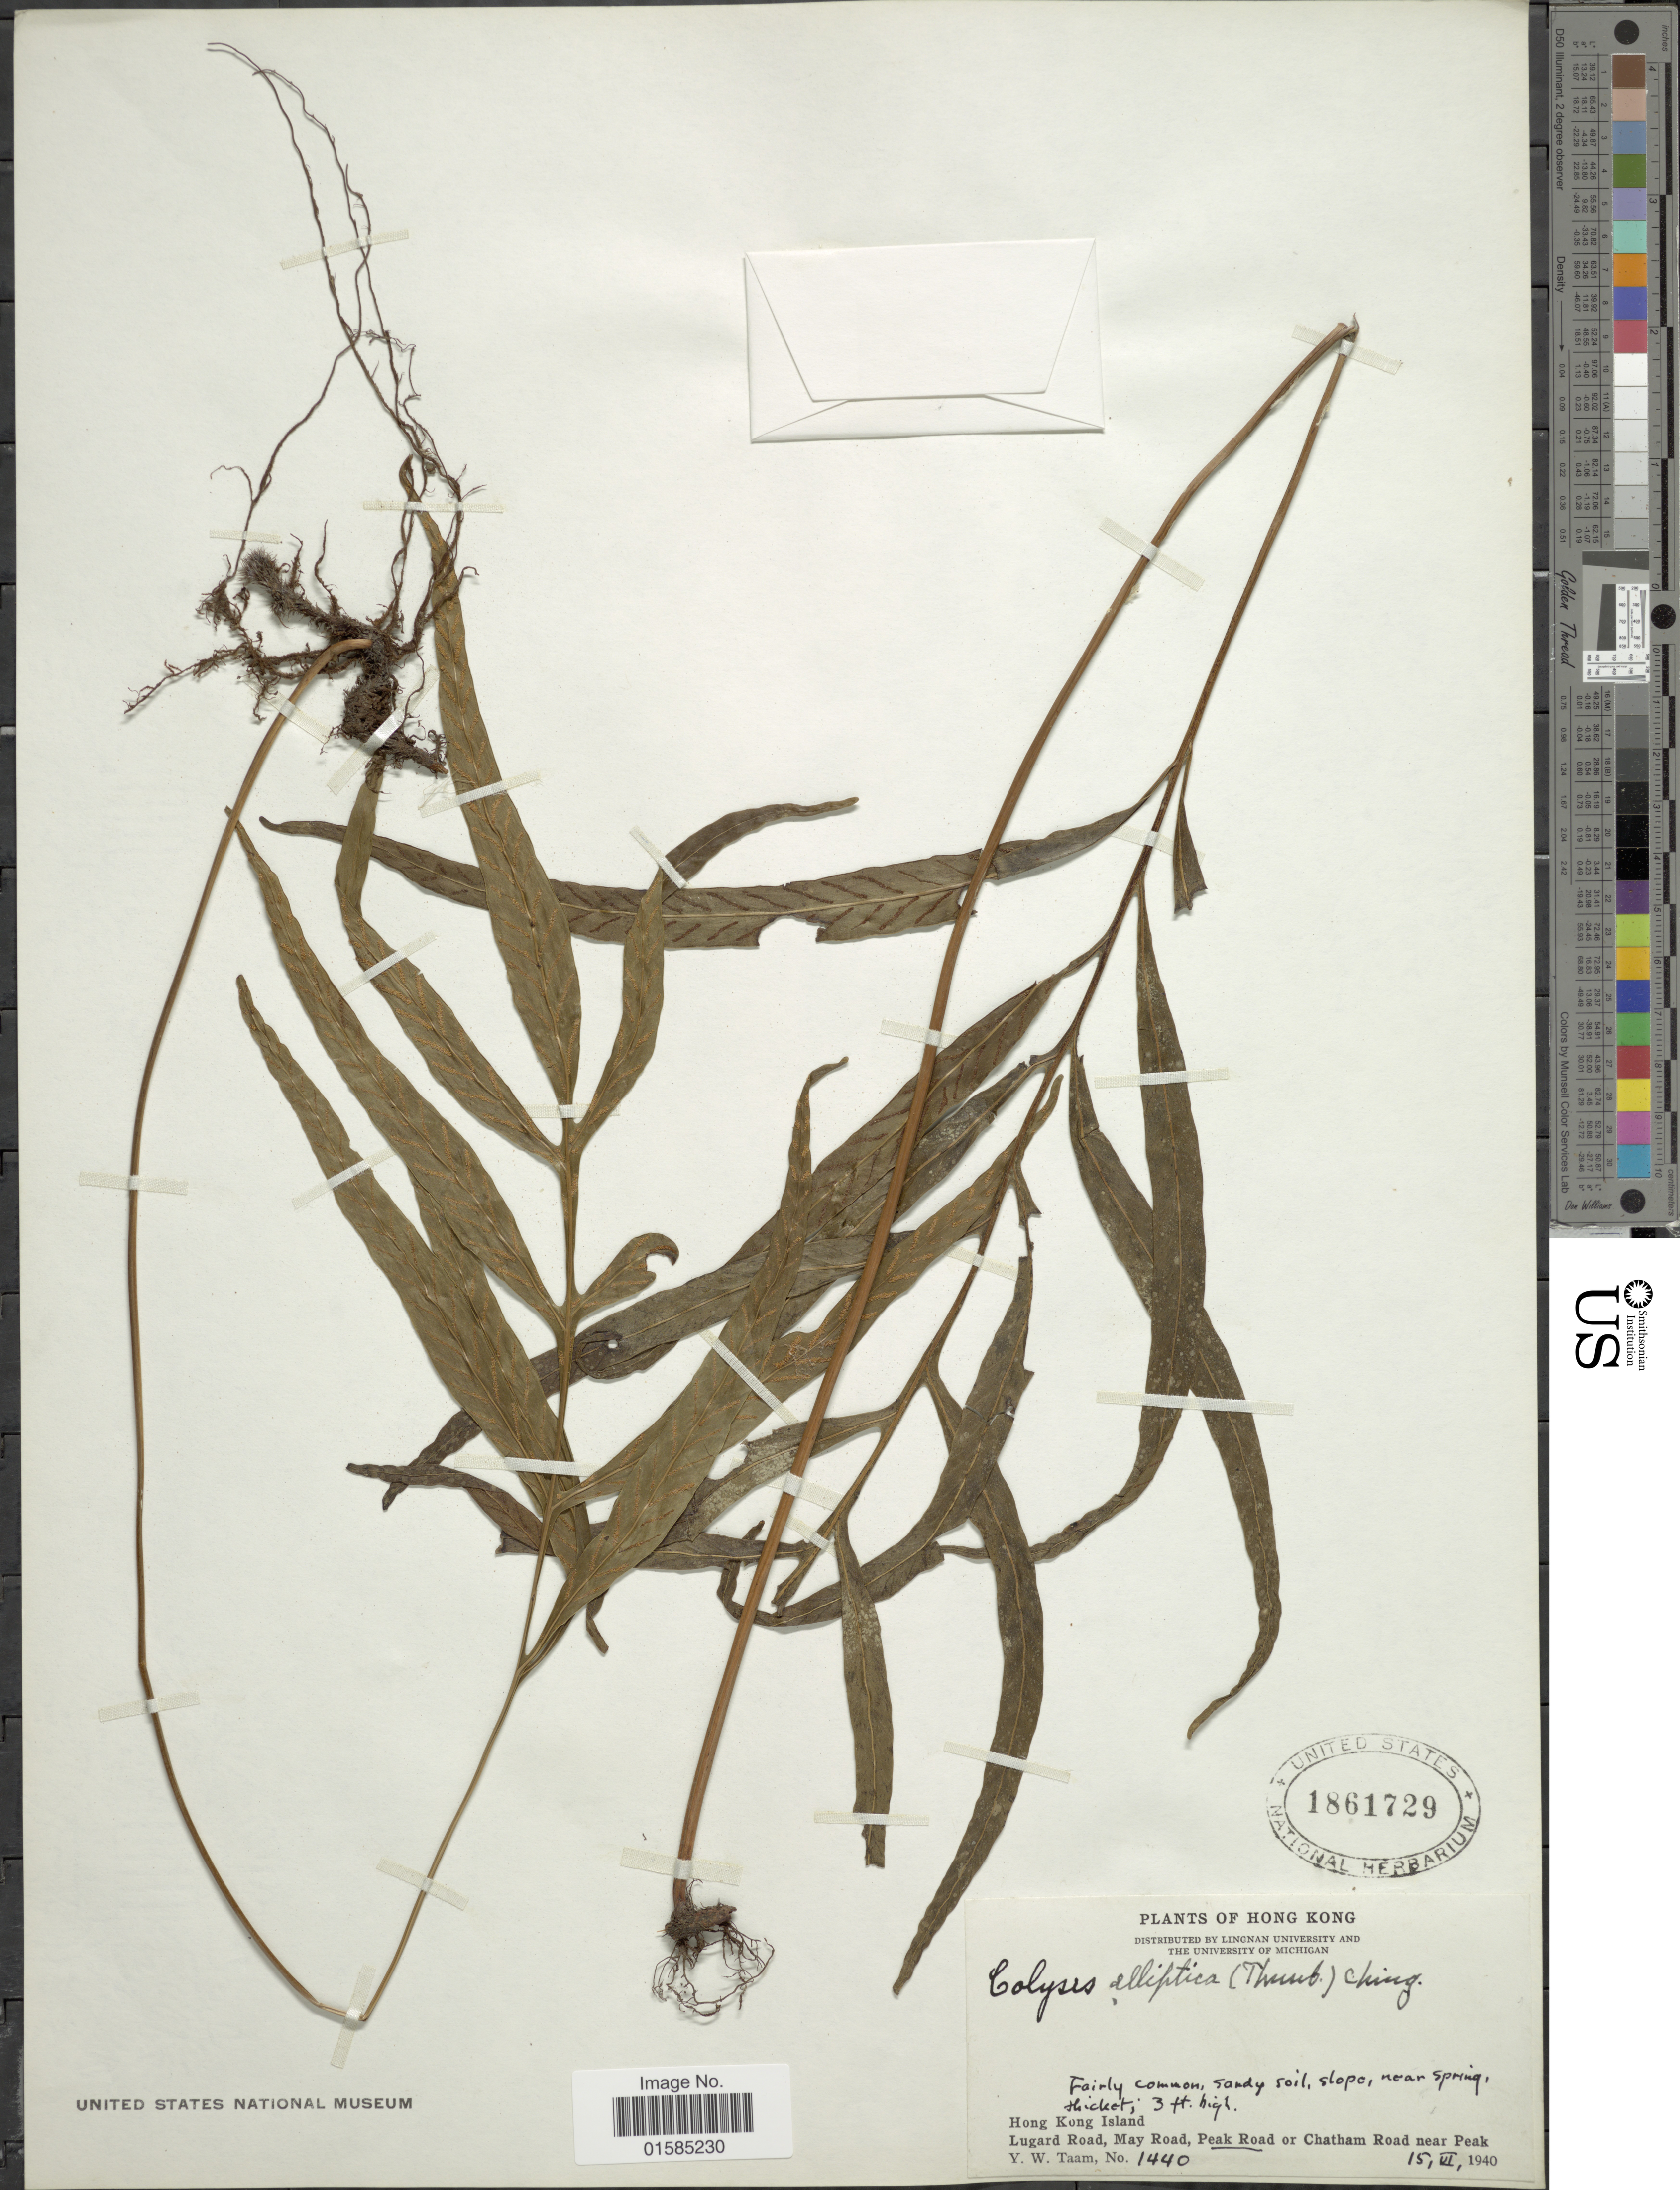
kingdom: Plantae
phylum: Tracheophyta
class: Polypodiopsida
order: Polypodiales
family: Polypodiaceae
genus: Leptochilus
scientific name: Leptochilus ellipticus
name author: (Thunb.) Noot.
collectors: Y. W. Taam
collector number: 1440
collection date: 1940-06-15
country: China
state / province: Hong Kong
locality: Hong Kong, Hong Kong Island, Lugard Road, May Road, Peak Road or Chatham Road near Peak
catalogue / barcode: US 1861729